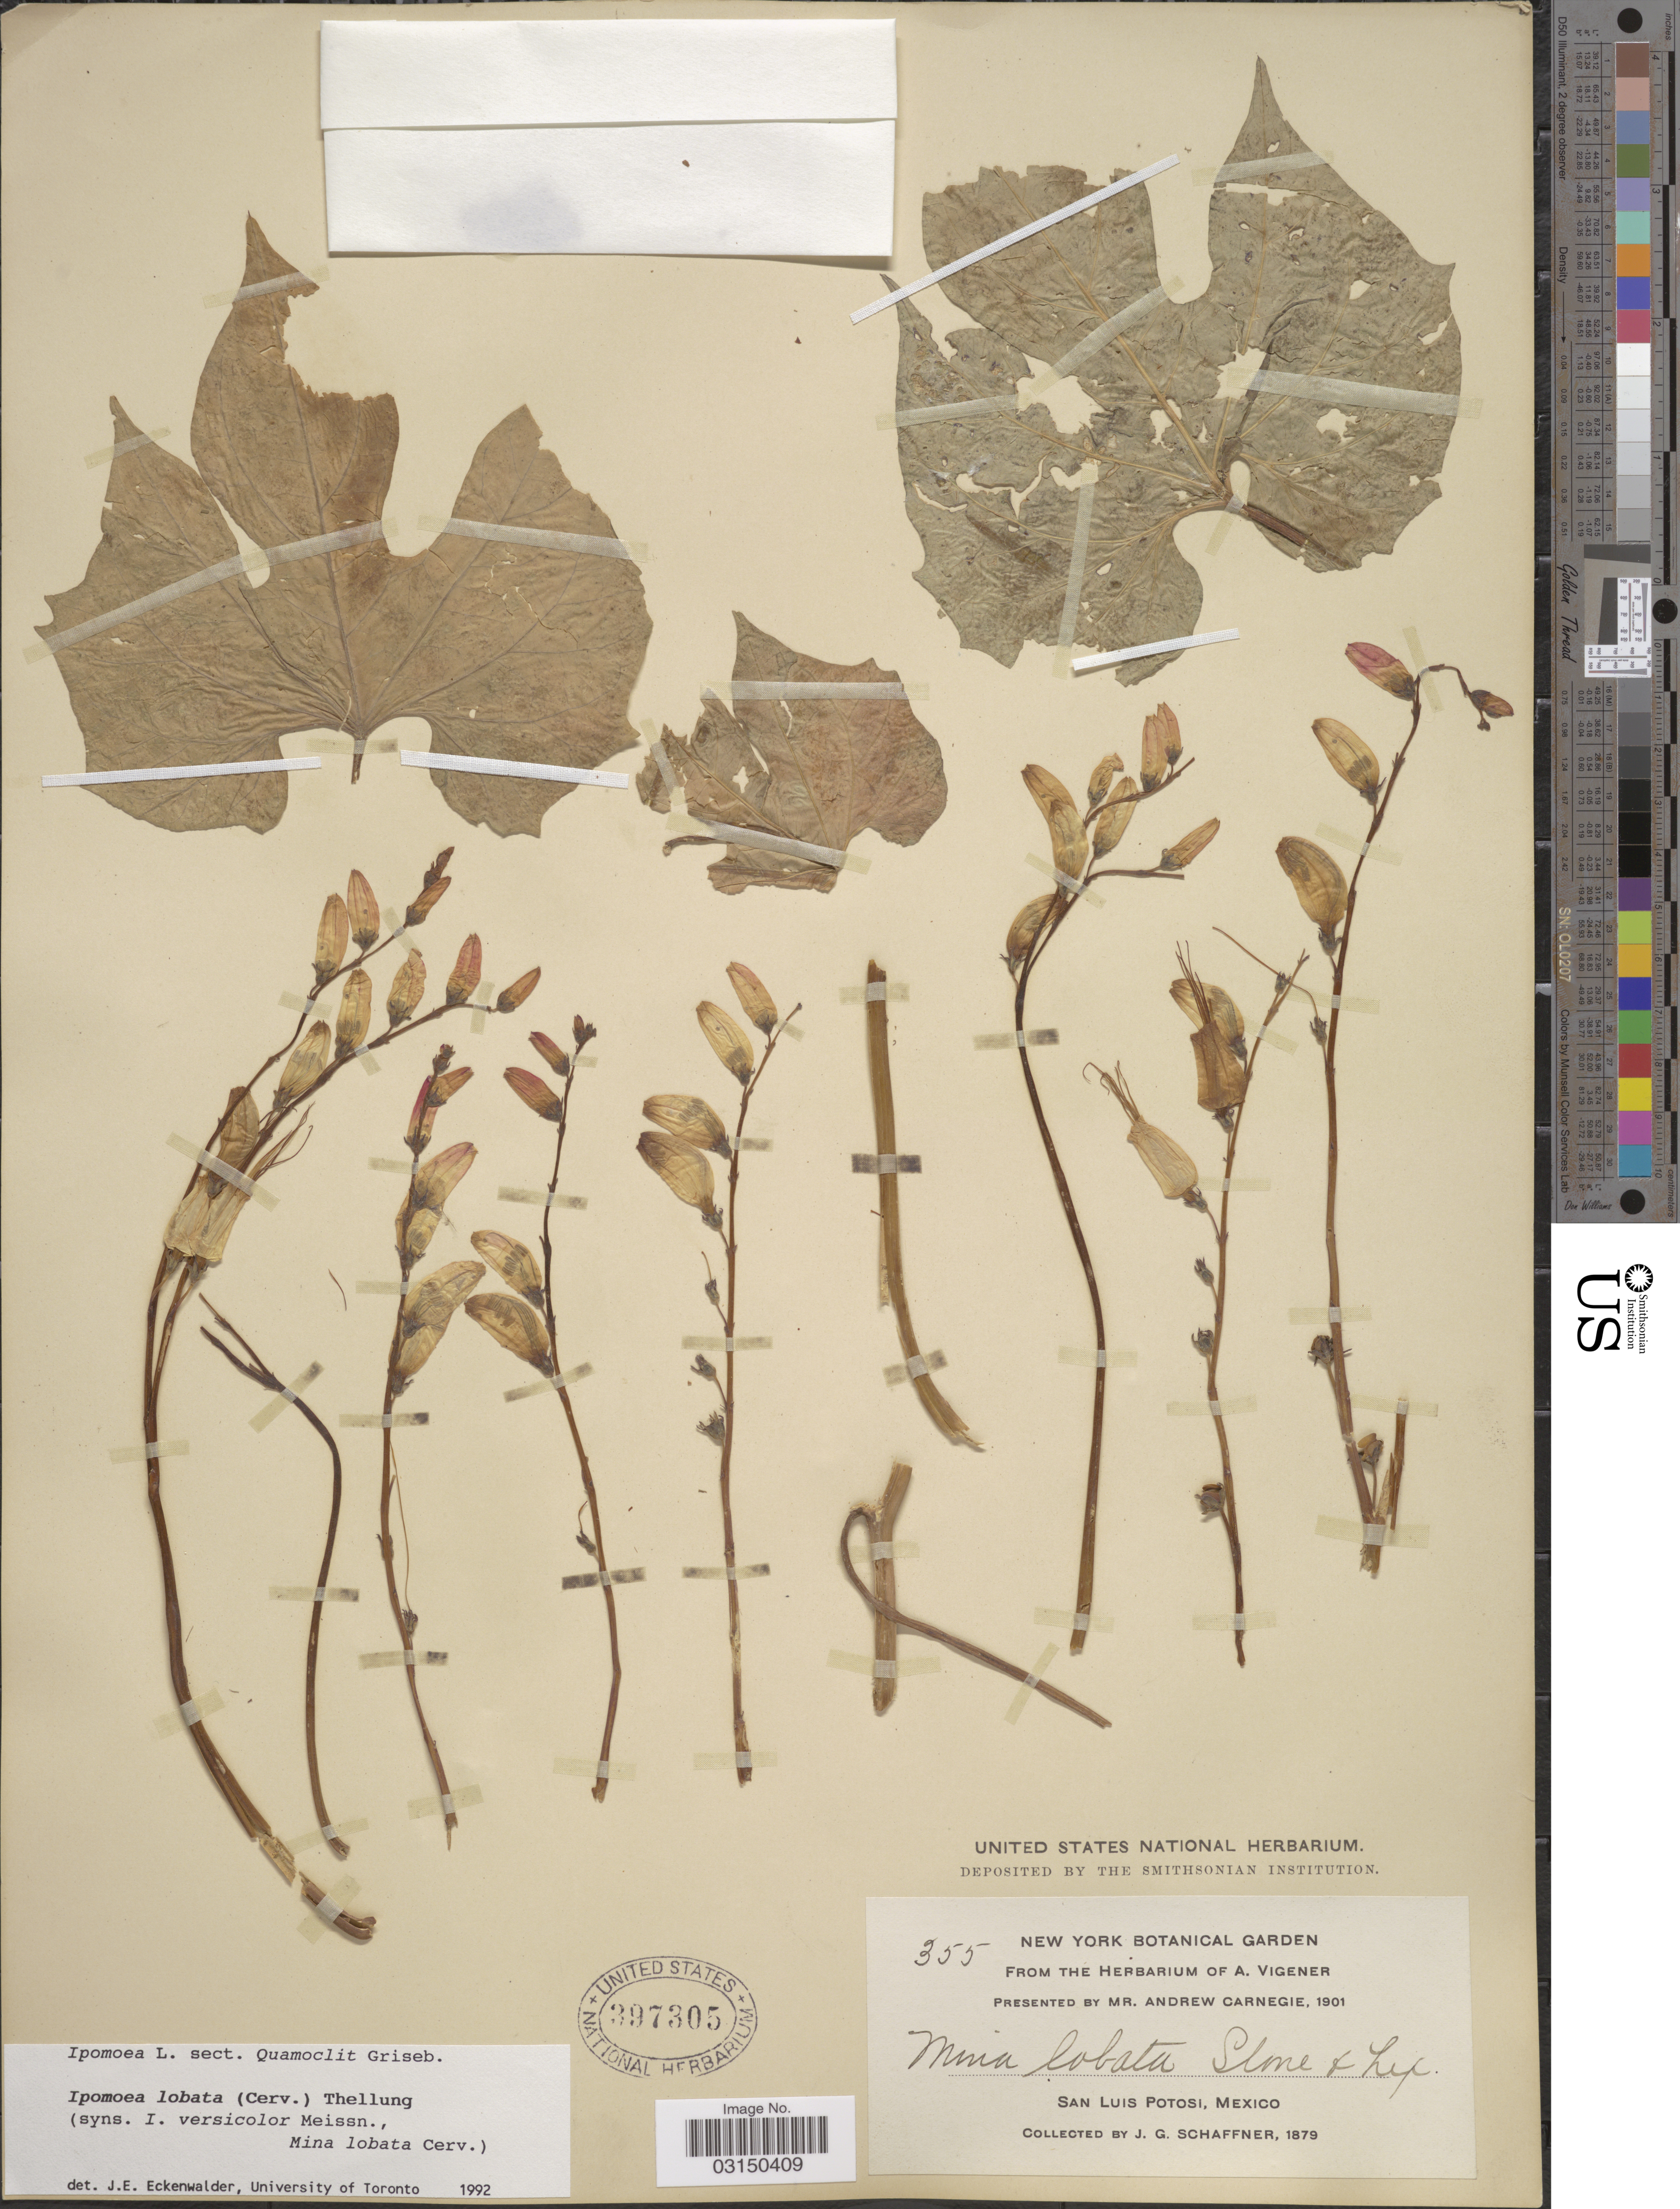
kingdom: Plantae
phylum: Tracheophyta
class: Magnoliopsida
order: Solanales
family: Convolvulaceae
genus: Ipomoea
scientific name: Ipomoea lobata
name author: (Cerv.) Thell.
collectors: J. G. Schaffner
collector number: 355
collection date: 1879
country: Mexico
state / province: San Luis Potosí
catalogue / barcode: US 397305